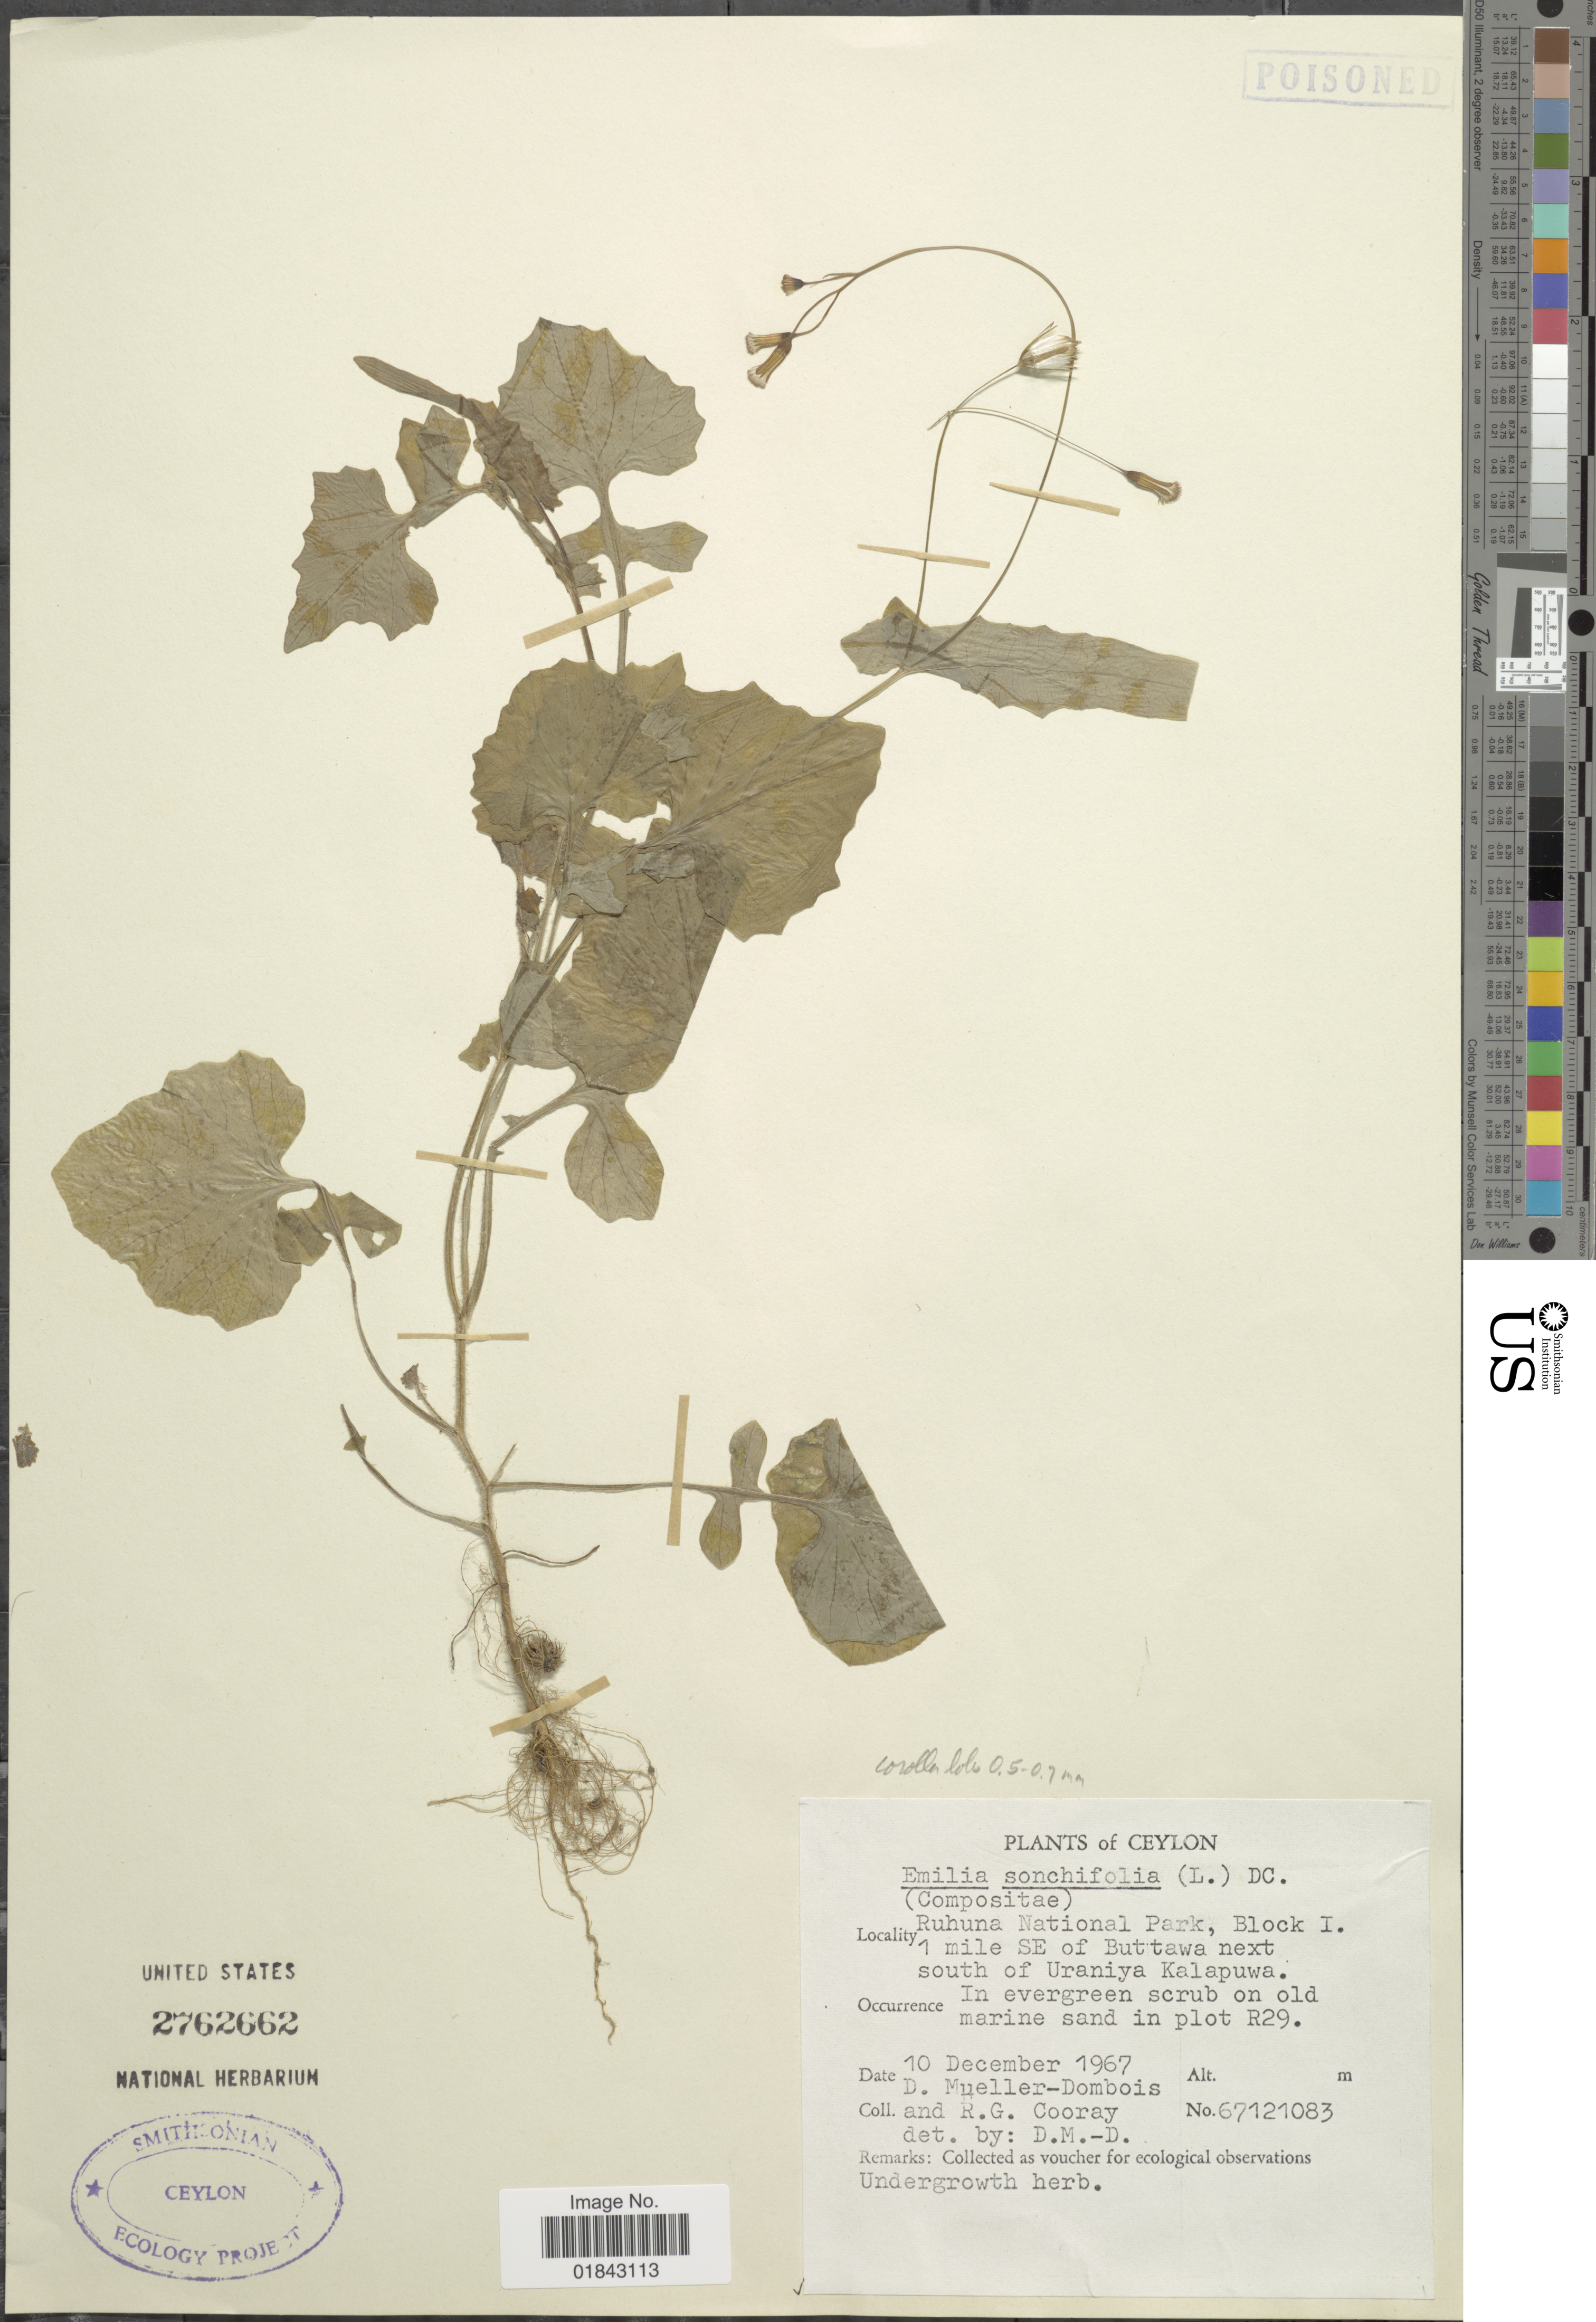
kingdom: Plantae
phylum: Tracheophyta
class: Magnoliopsida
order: Asterales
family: Asteraceae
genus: Emilia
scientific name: Emilia sonchifolia var. sonchifolia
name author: (L.) DC.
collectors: D. Mueller-Dombois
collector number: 67121083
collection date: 1967-12-10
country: Sri Lanka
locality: Ceylon, Ruhuna National Park, Block I, 1 miles SE of Buttawa next south of Uraniya Kalwpuwa, in evergreen scrub on old marine sand in plot R29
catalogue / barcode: US 2762662